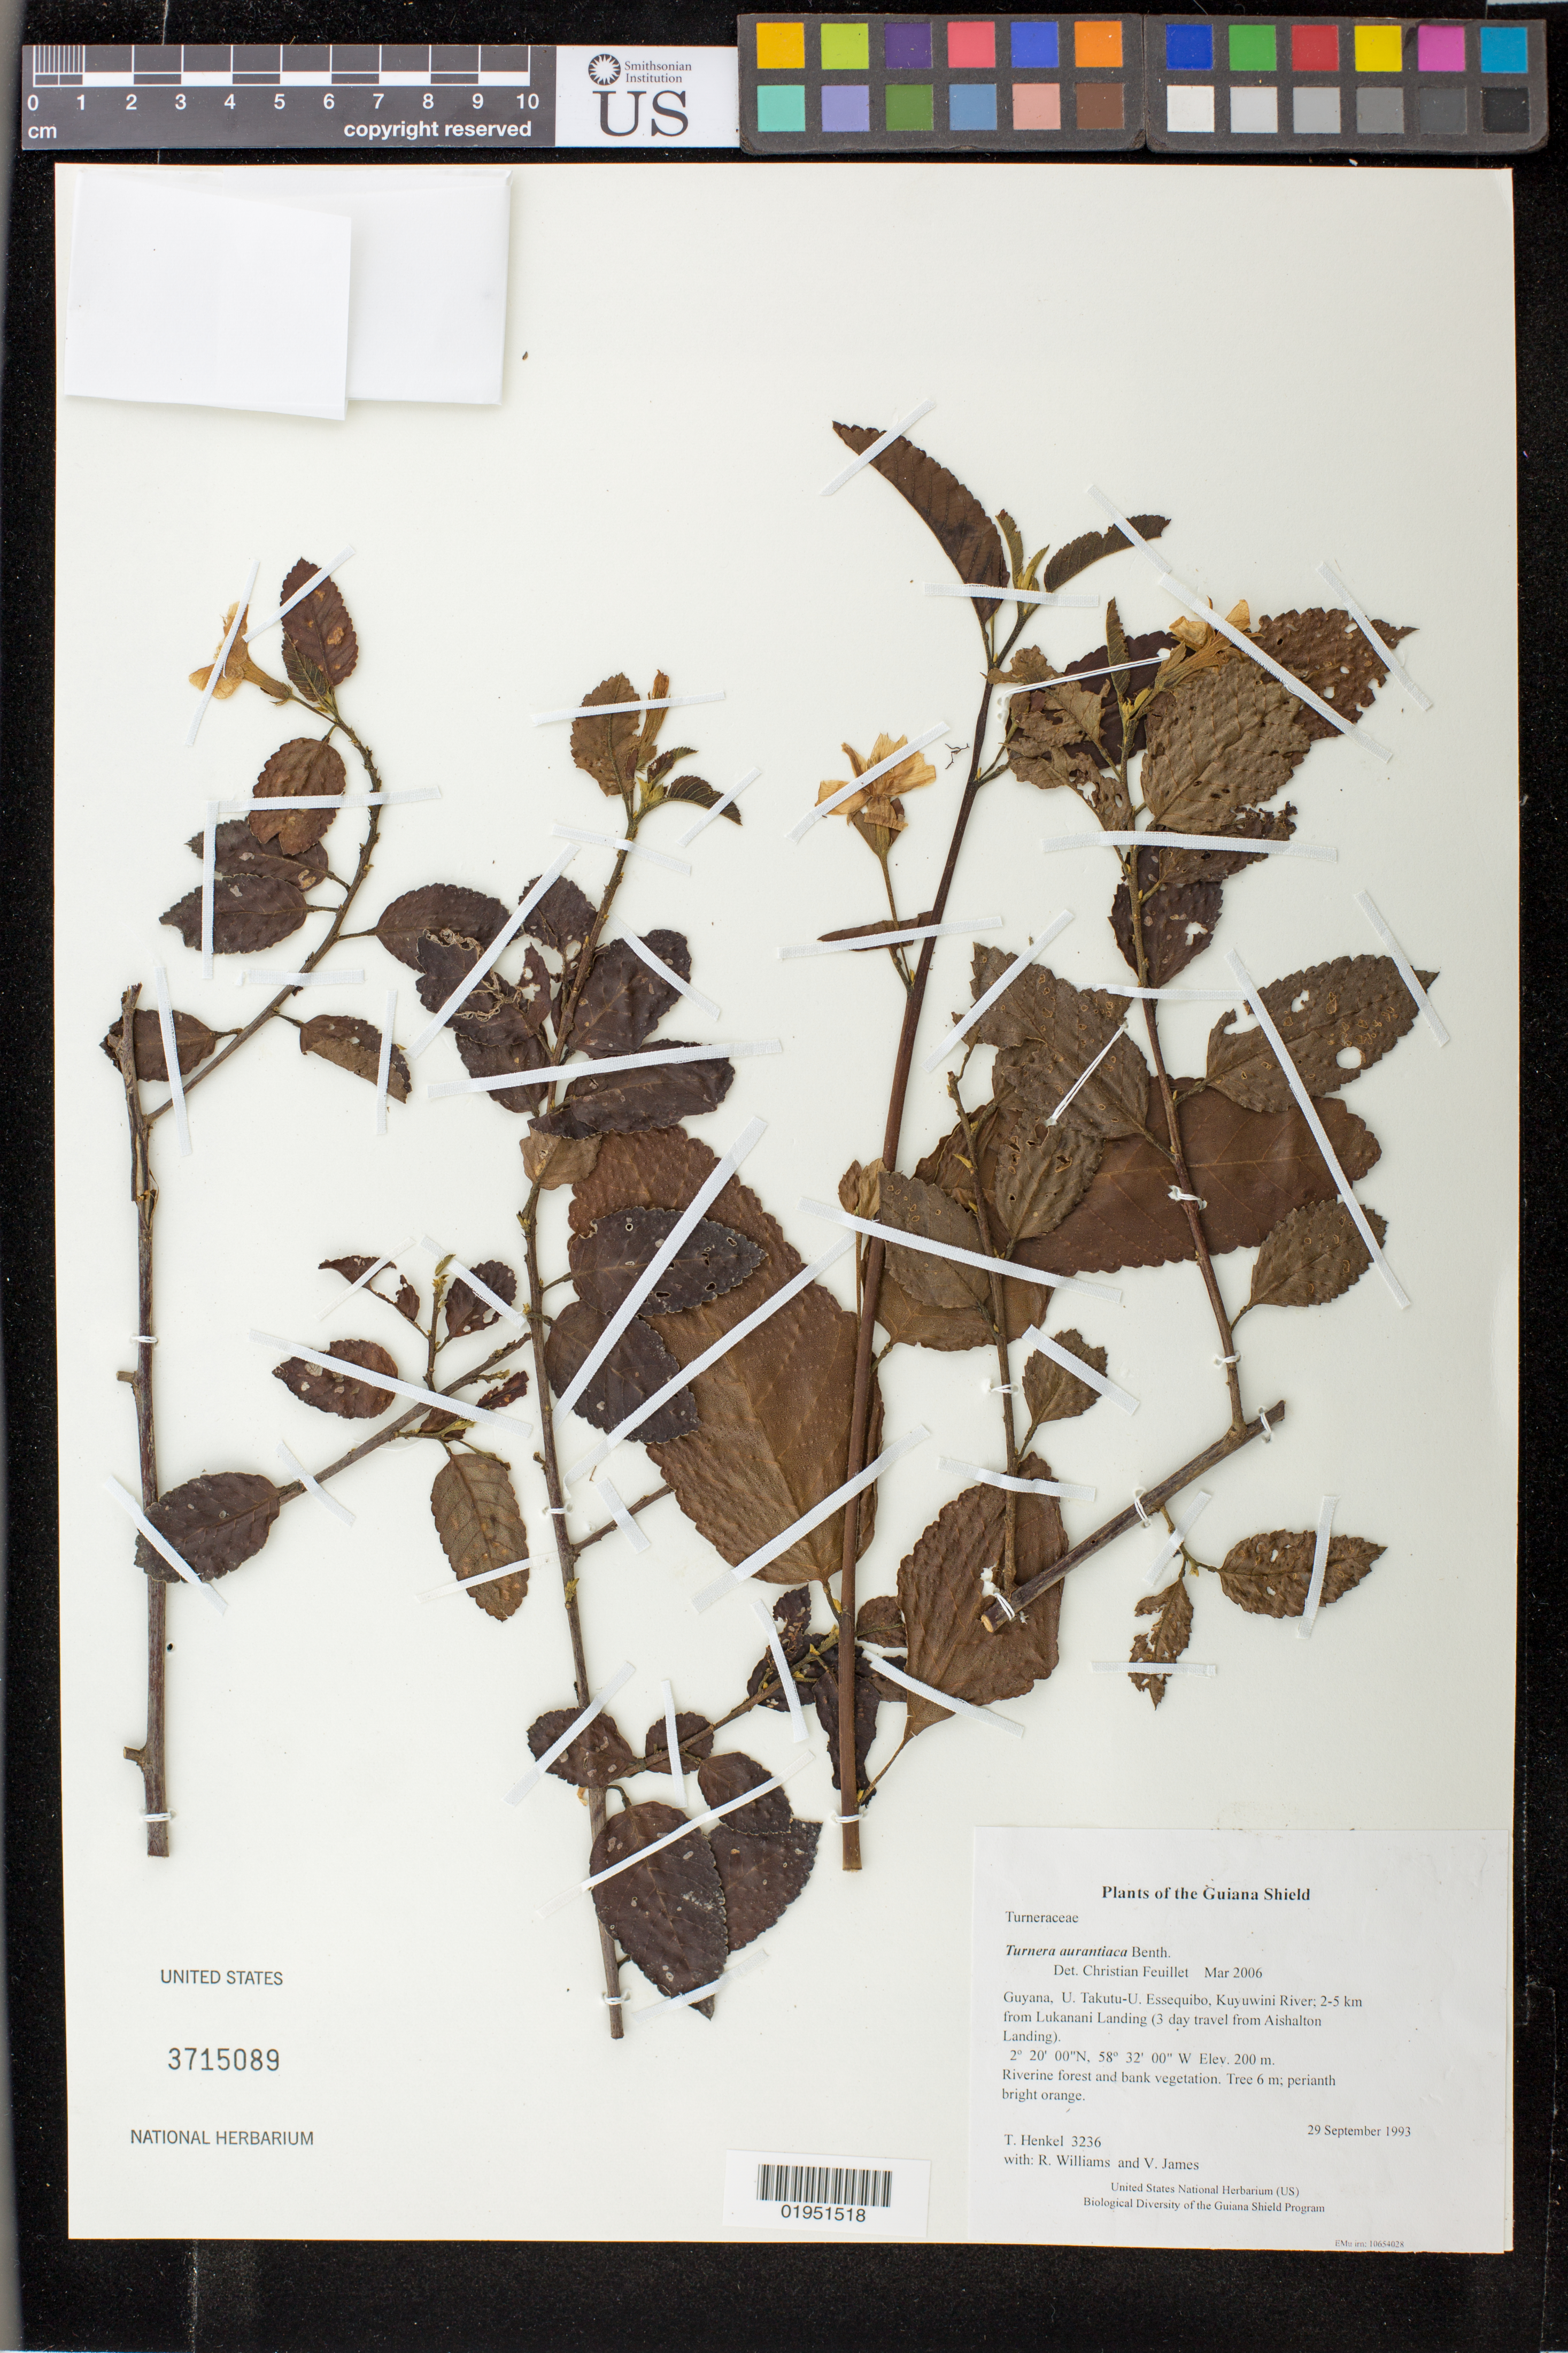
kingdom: Plantae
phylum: Tracheophyta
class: Magnoliopsida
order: Malpighiales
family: Turneraceae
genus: Turnera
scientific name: Turnera aurantiaca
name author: Benth.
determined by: Feuillet, C.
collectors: T. Henkel, R. Williams & V. James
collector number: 3236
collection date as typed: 29 September 1993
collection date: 1993-09-29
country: Guyana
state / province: U. Takutu-U. Essequibo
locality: Kuyuwini River; 2-5 km from Lukanani Landing (3 day travel from Aishalton Landing)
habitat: Riverine forest and bank vegetation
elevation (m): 200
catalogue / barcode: US 3715089